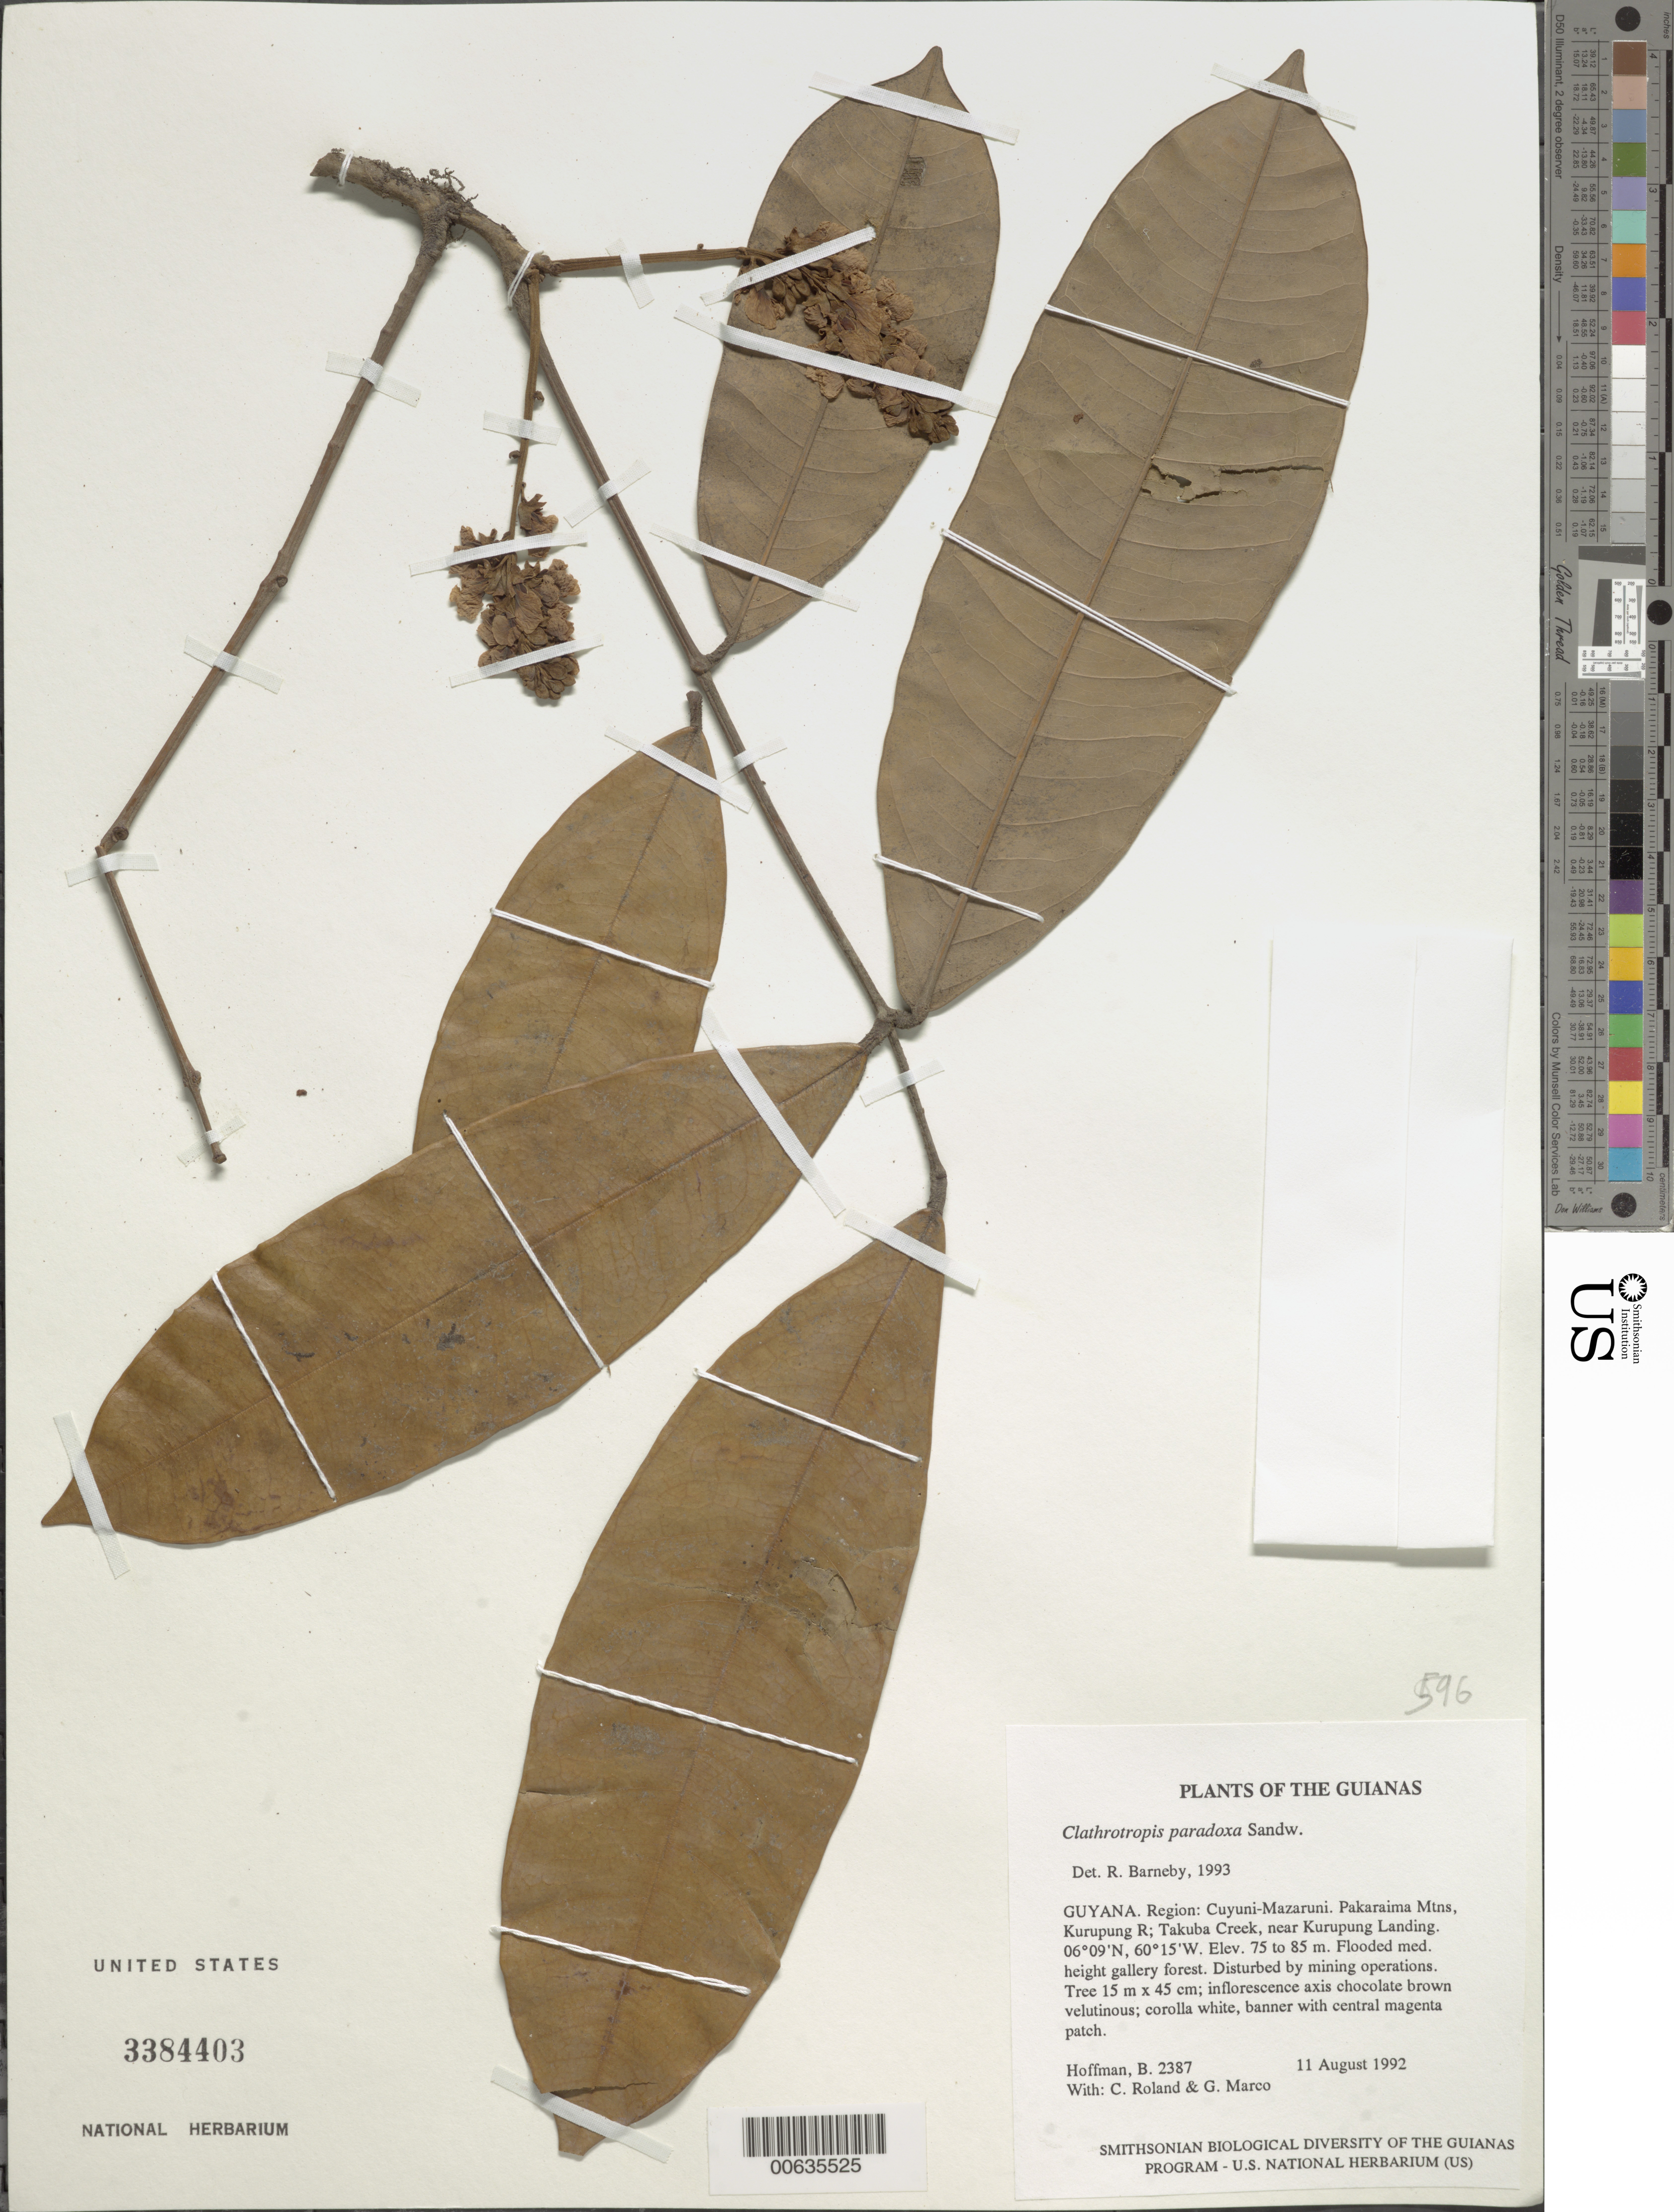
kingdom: Plantae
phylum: Tracheophyta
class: Magnoliopsida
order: Fabales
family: Fabaceae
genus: Clathrotropis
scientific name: Clathrotropis paradoxa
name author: Sandwith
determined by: Barneby, Rupert C., (NY)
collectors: B. Hoffman, C. Roland & G. Marco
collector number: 2387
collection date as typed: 11 August 1992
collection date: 1992-08-11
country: Guyana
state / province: Cuyuni-Mazaruni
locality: Pakaraima Mountains, Kurupung River; Takuba Creek, near Kurupung Landing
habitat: Flooded med. height gallery forest. Disturbed by mining operations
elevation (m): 75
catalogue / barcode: US 3384403